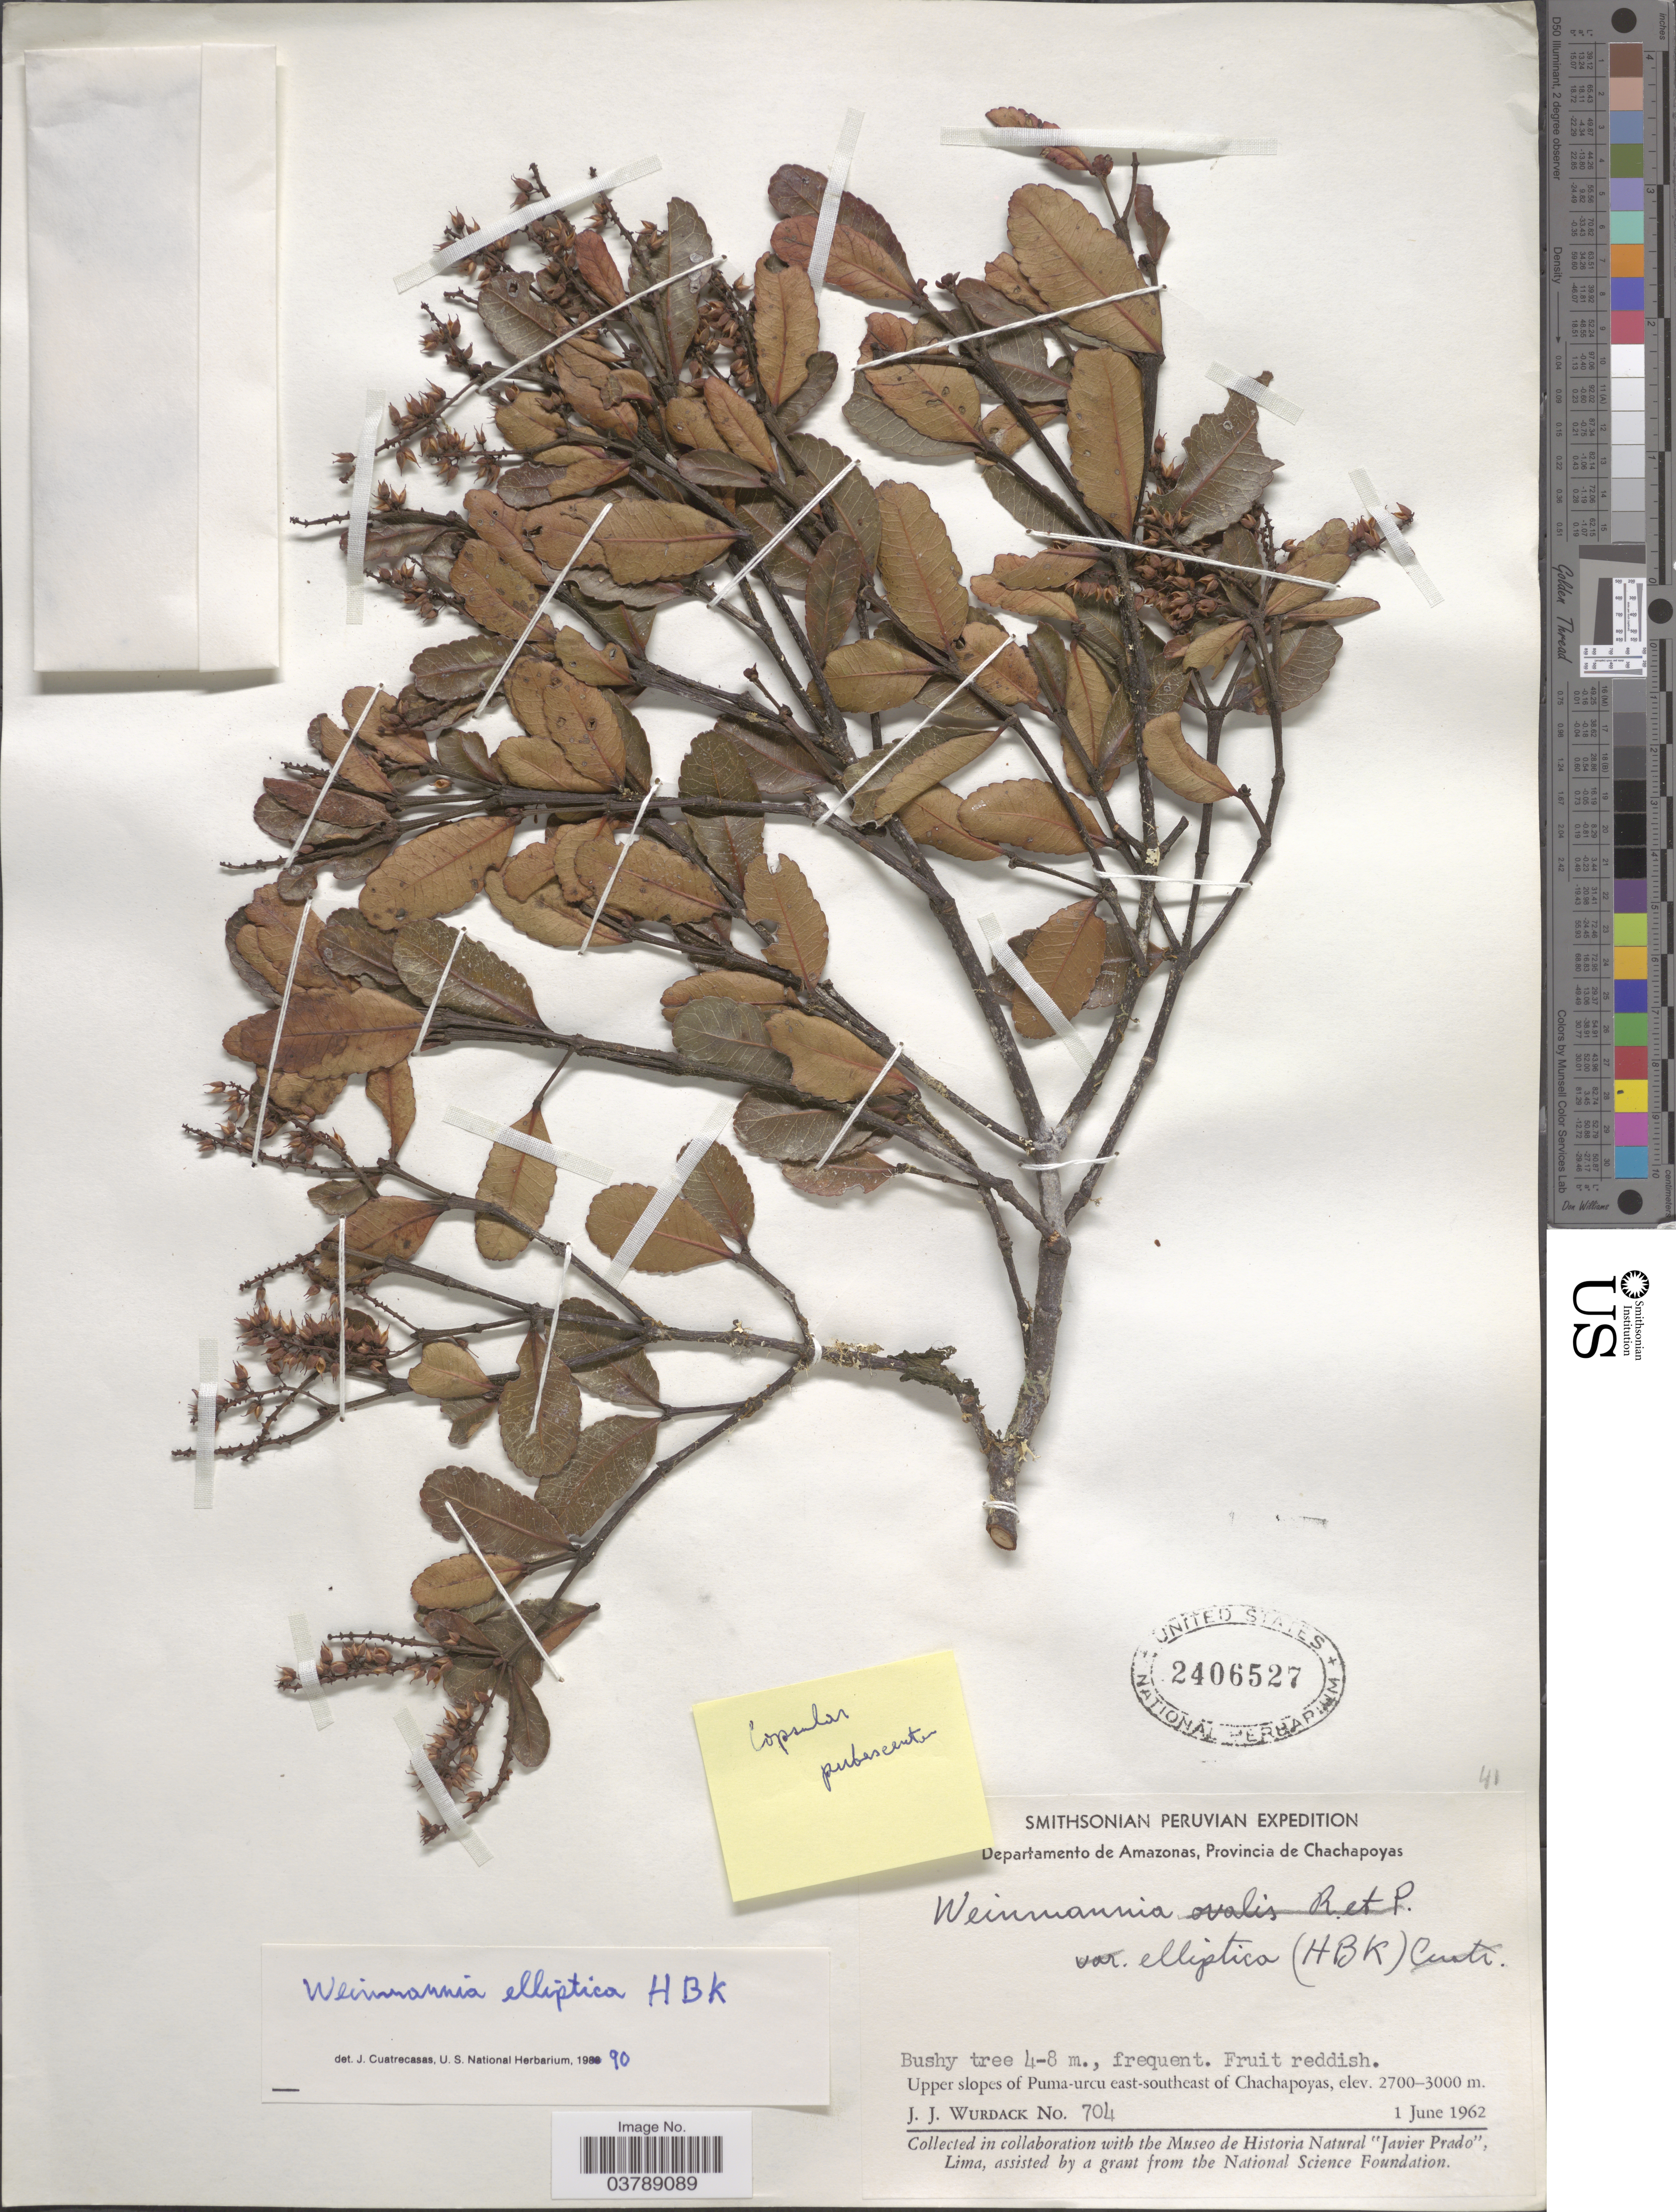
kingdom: Plantae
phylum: Tracheophyta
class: Magnoliopsida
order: Oxalidales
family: Cunoniaceae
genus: Weinmannia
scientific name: Weinmannia elliptica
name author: Kunth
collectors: J. J. Wurdack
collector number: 704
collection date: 1962-06-01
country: Peru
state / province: Amazonas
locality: Departamento de Amazonas, Provincia de Chachapoyas. Upper slopes of Puma-urcu east-southeast of Chachapoyas.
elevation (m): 2700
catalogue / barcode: US 2406527